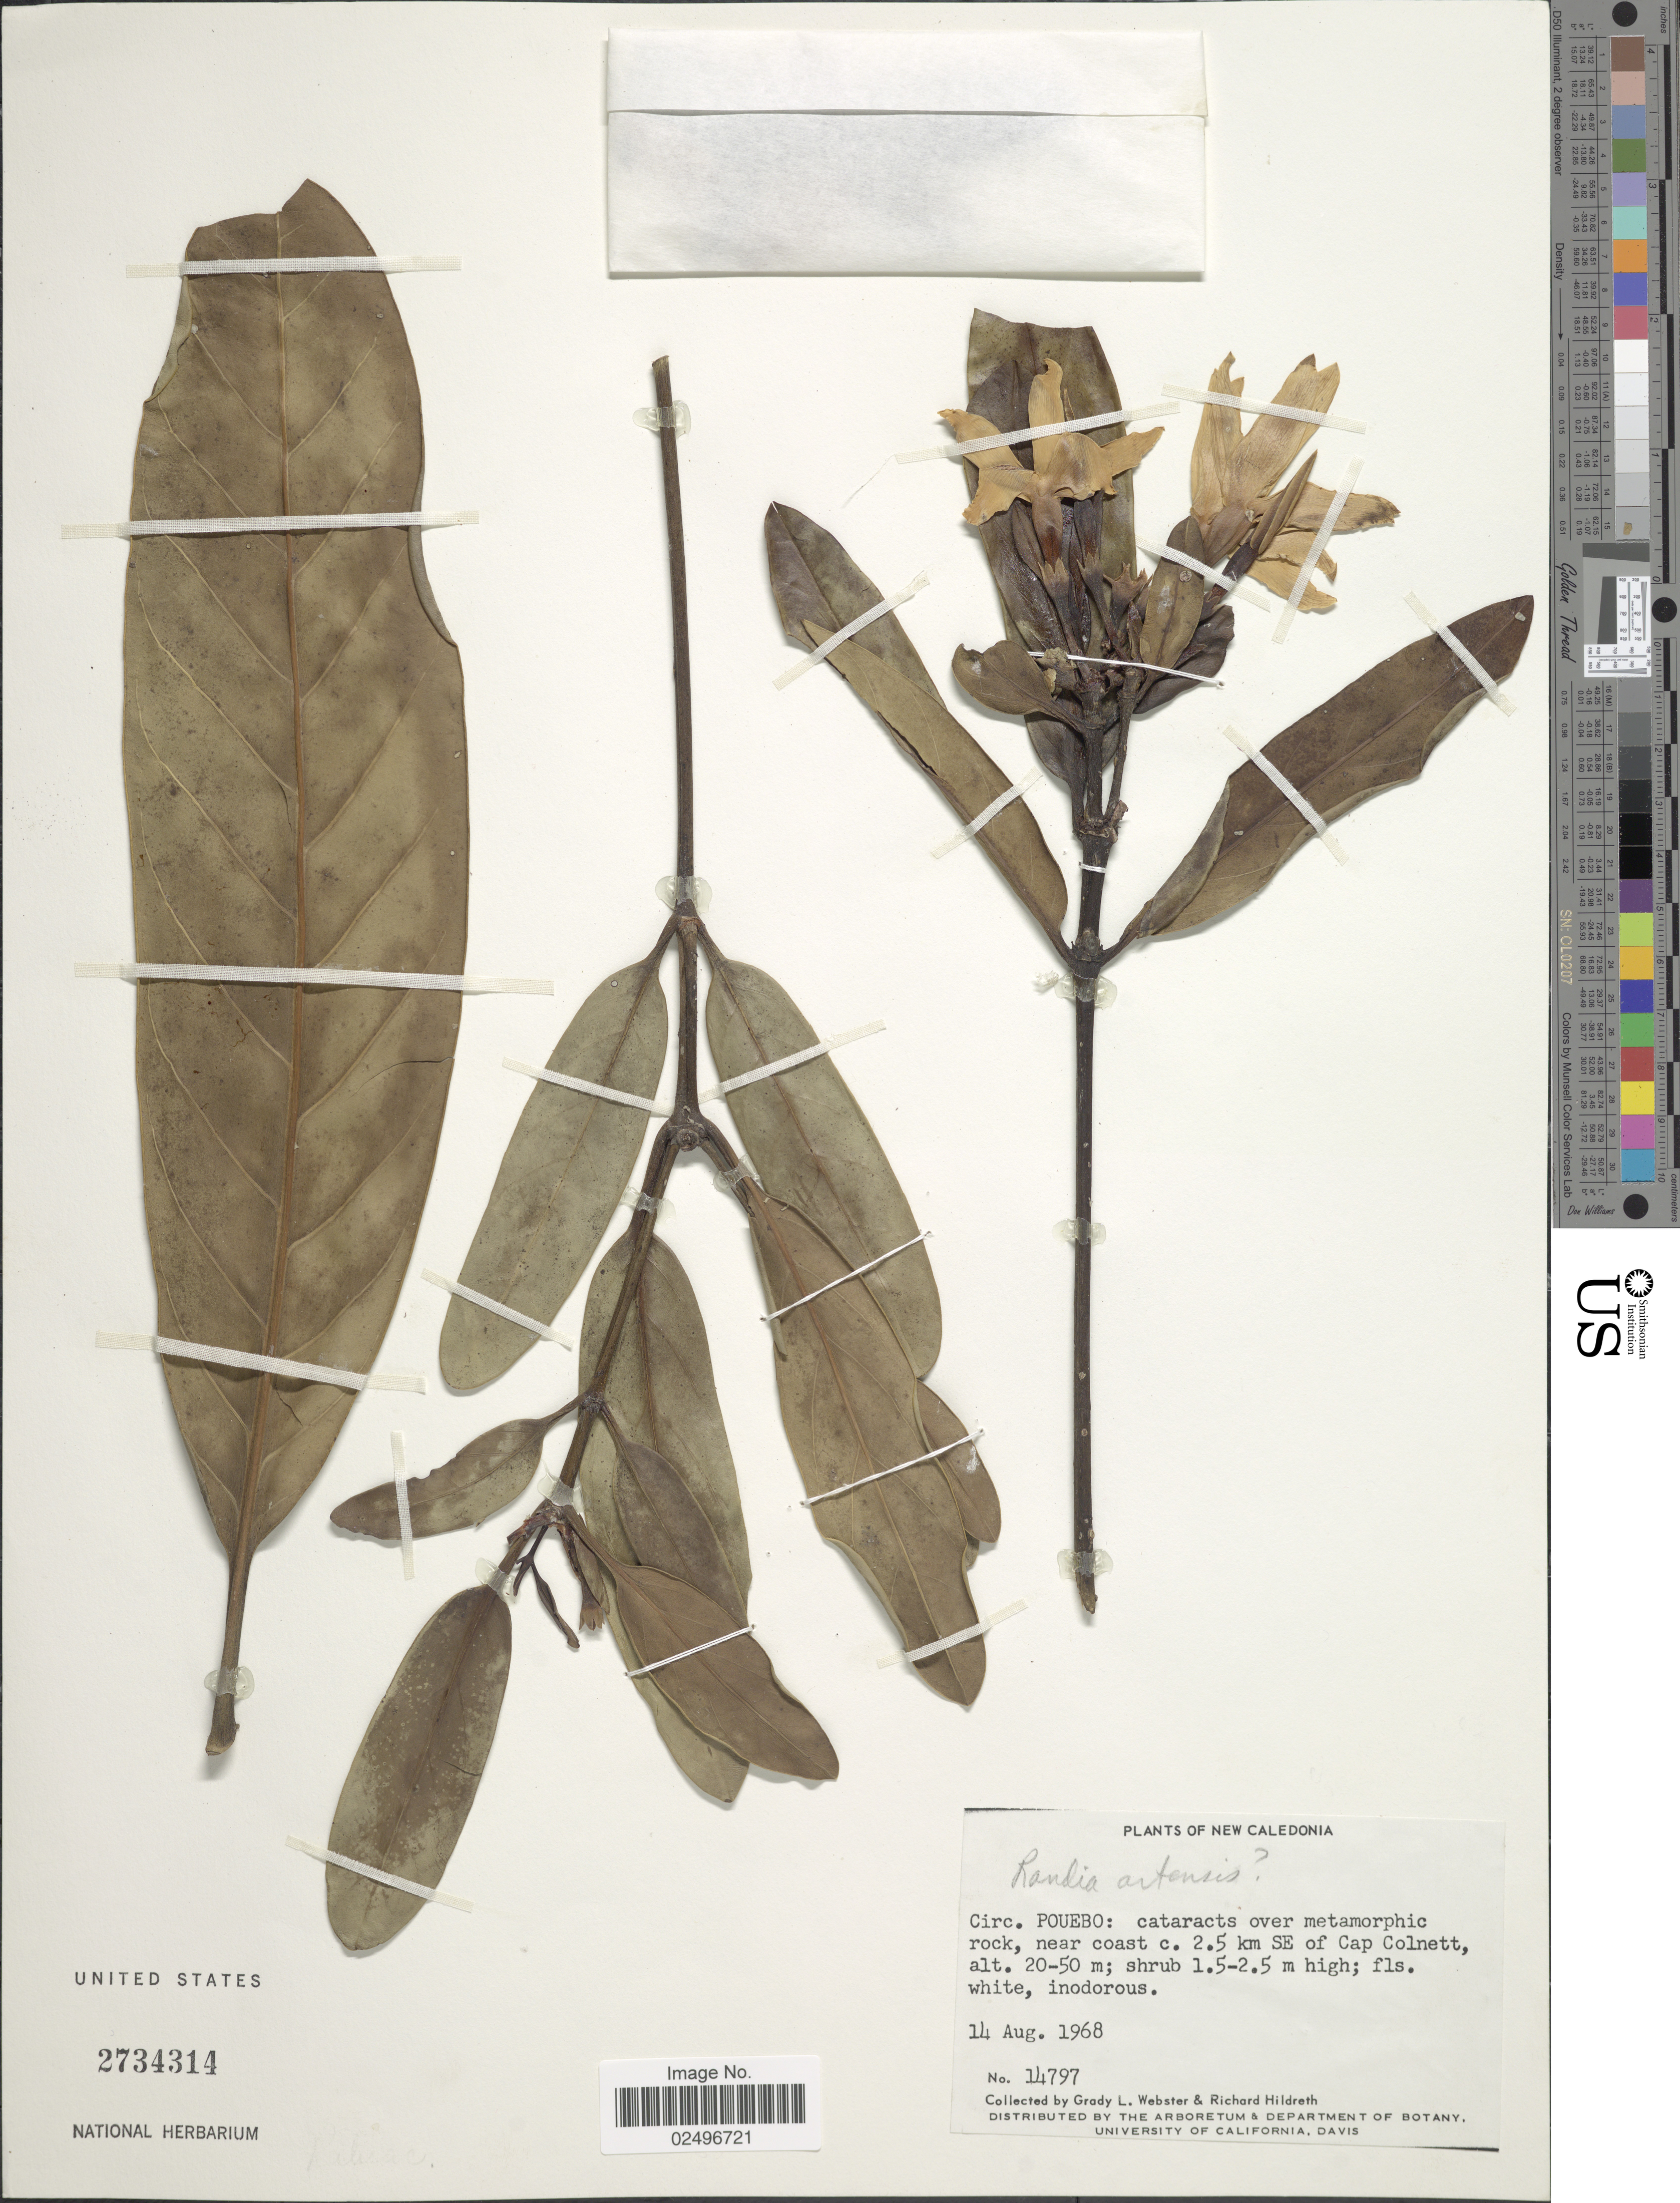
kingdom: Plantae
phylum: Tracheophyta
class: Magnoliopsida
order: Gentianales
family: Rubiaceae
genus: Atractocarpus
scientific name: Atractocarpus artensis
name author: (Montrouz.) Mouly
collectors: G. L. Webster & R. Hildreth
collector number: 14797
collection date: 1968-08-14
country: New Caledonia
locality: Circ. Pouebo: cataracts over metamorphic rock, near coast, c. 2.5 km SE of Cap Colnett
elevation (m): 20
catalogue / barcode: US 2734314